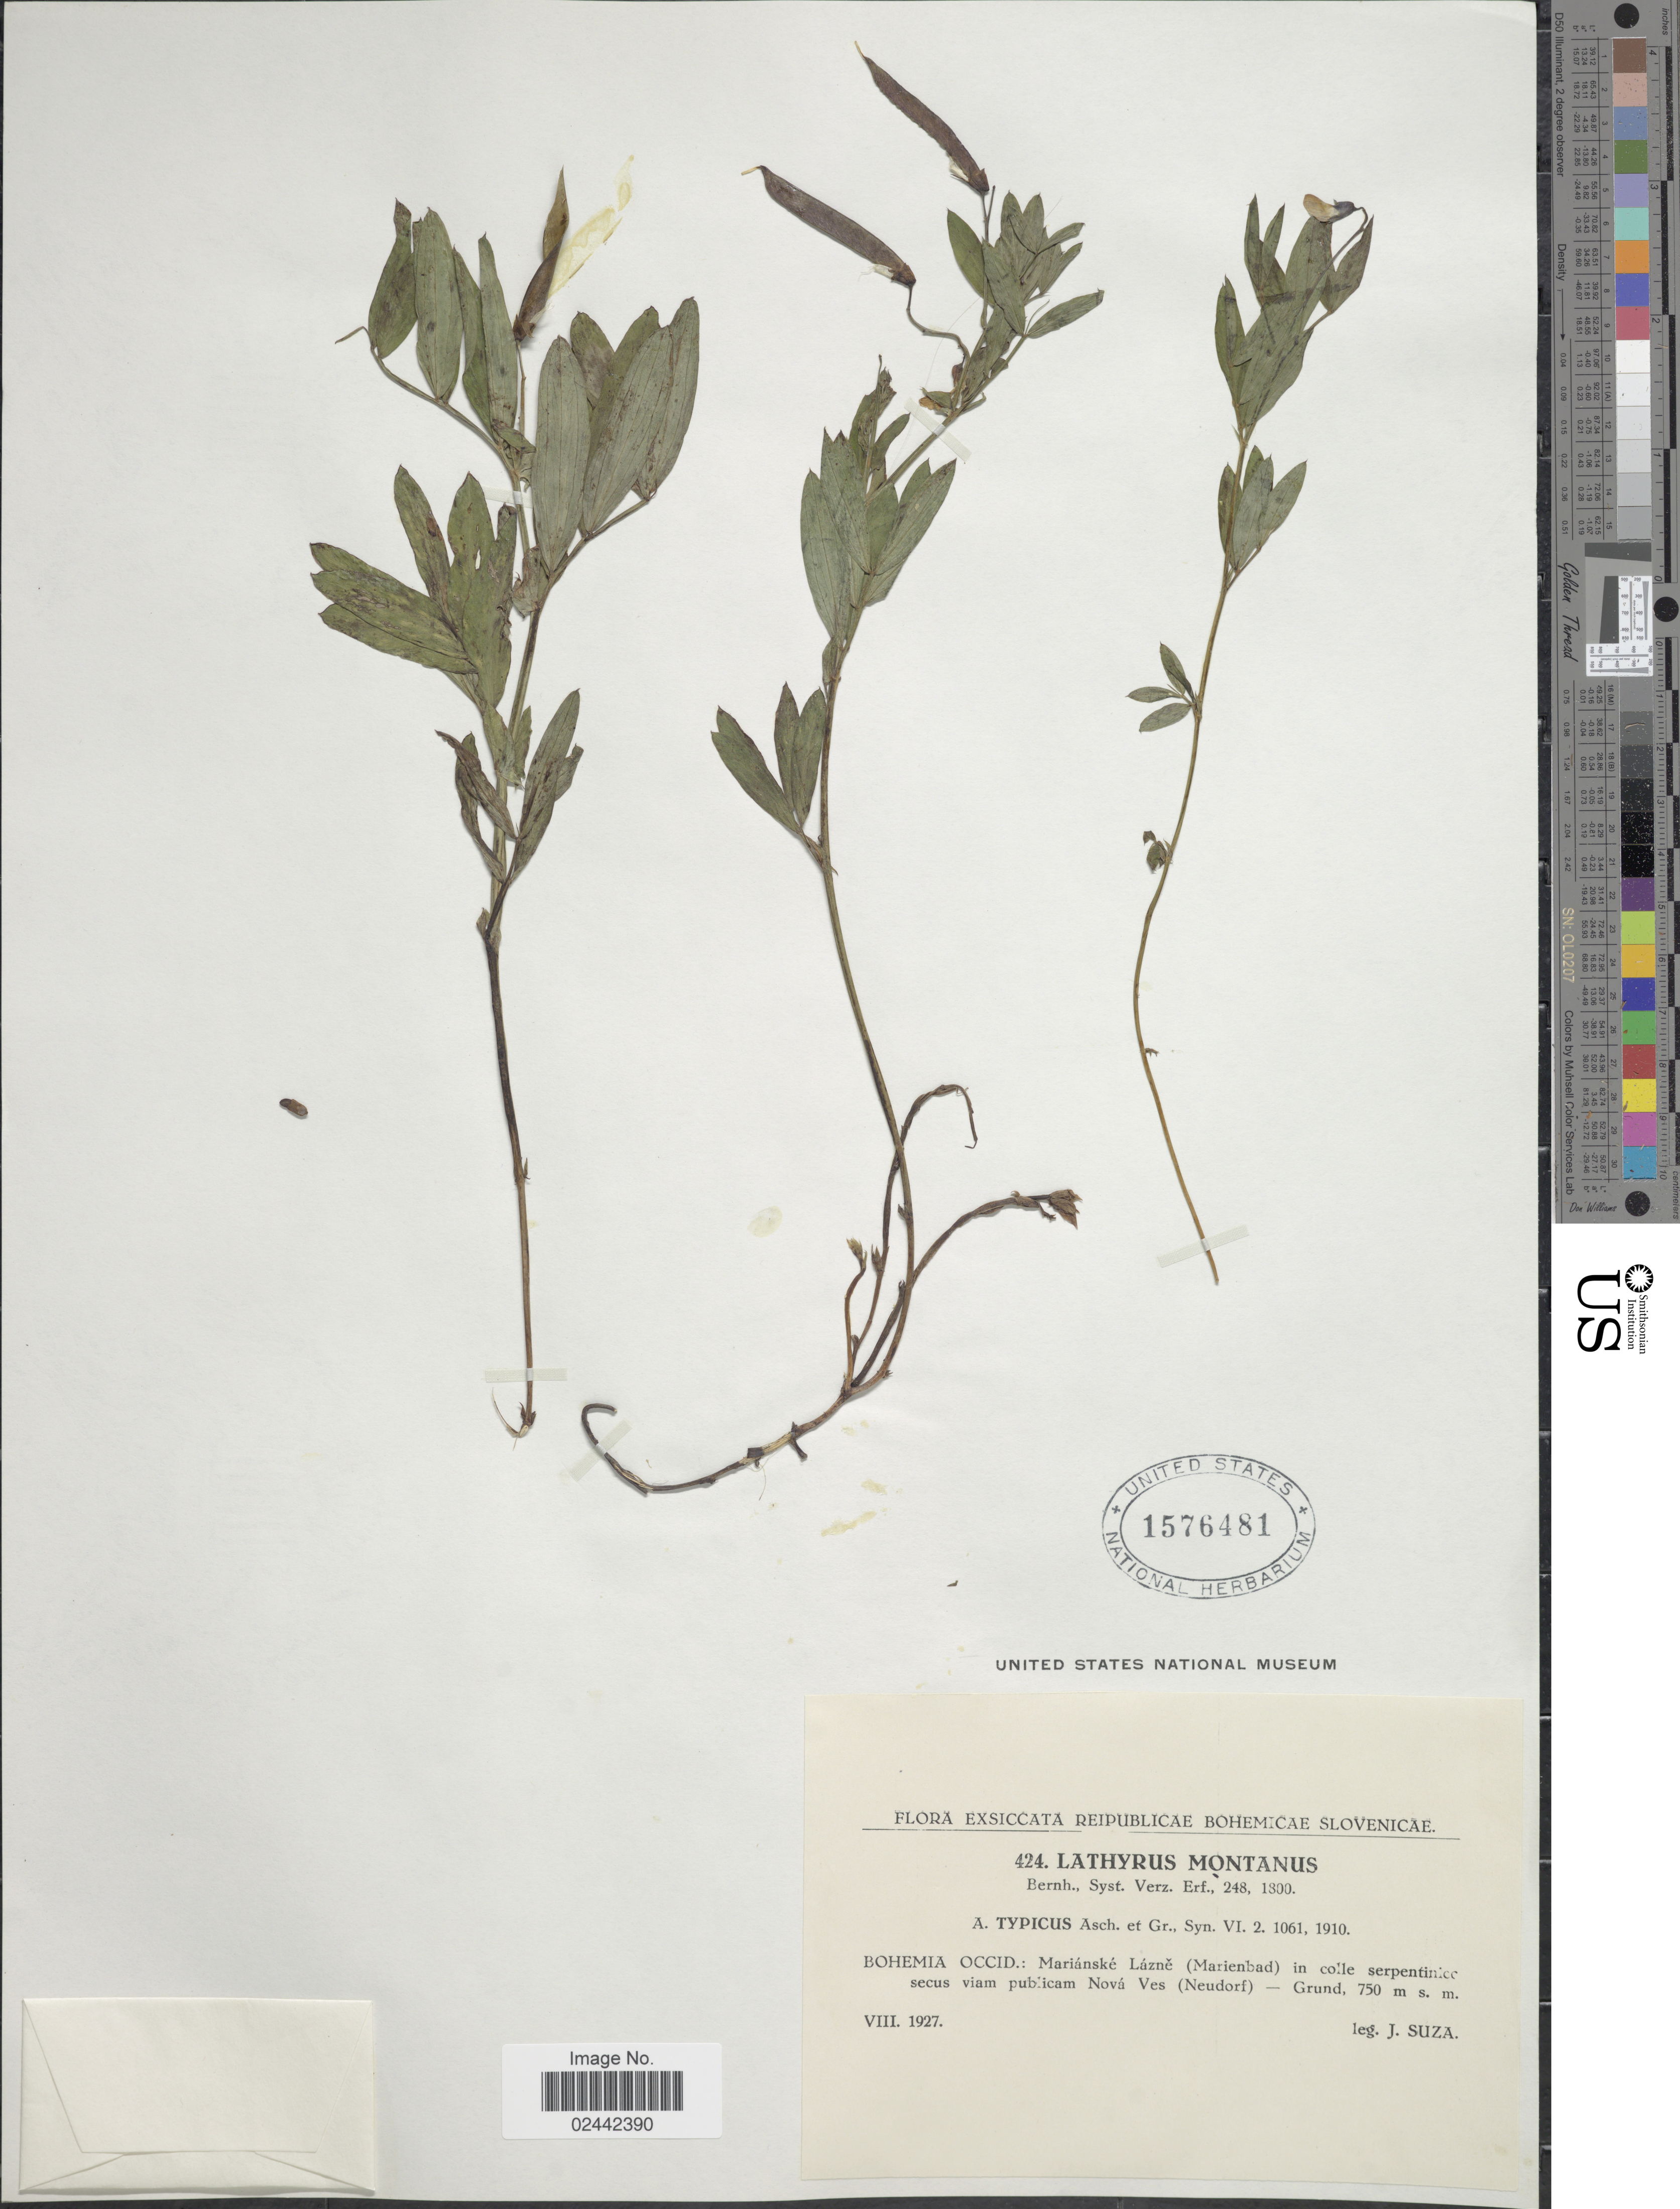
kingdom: Plantae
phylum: Tracheophyta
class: Magnoliopsida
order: Fabales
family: Fabaceae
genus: Lathyrus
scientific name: Lathyrus montanus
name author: Bernh.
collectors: J. Suza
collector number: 424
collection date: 1927-08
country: Czechia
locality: Reipublicae Bohemicae Slovenicae. BohemiaOccid.: Marianske Lazne (Marienbad) in colle serpentinice Secus viam publicam Nova Ves (Neudorf) - Grund.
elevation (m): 750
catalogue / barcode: US 1576481